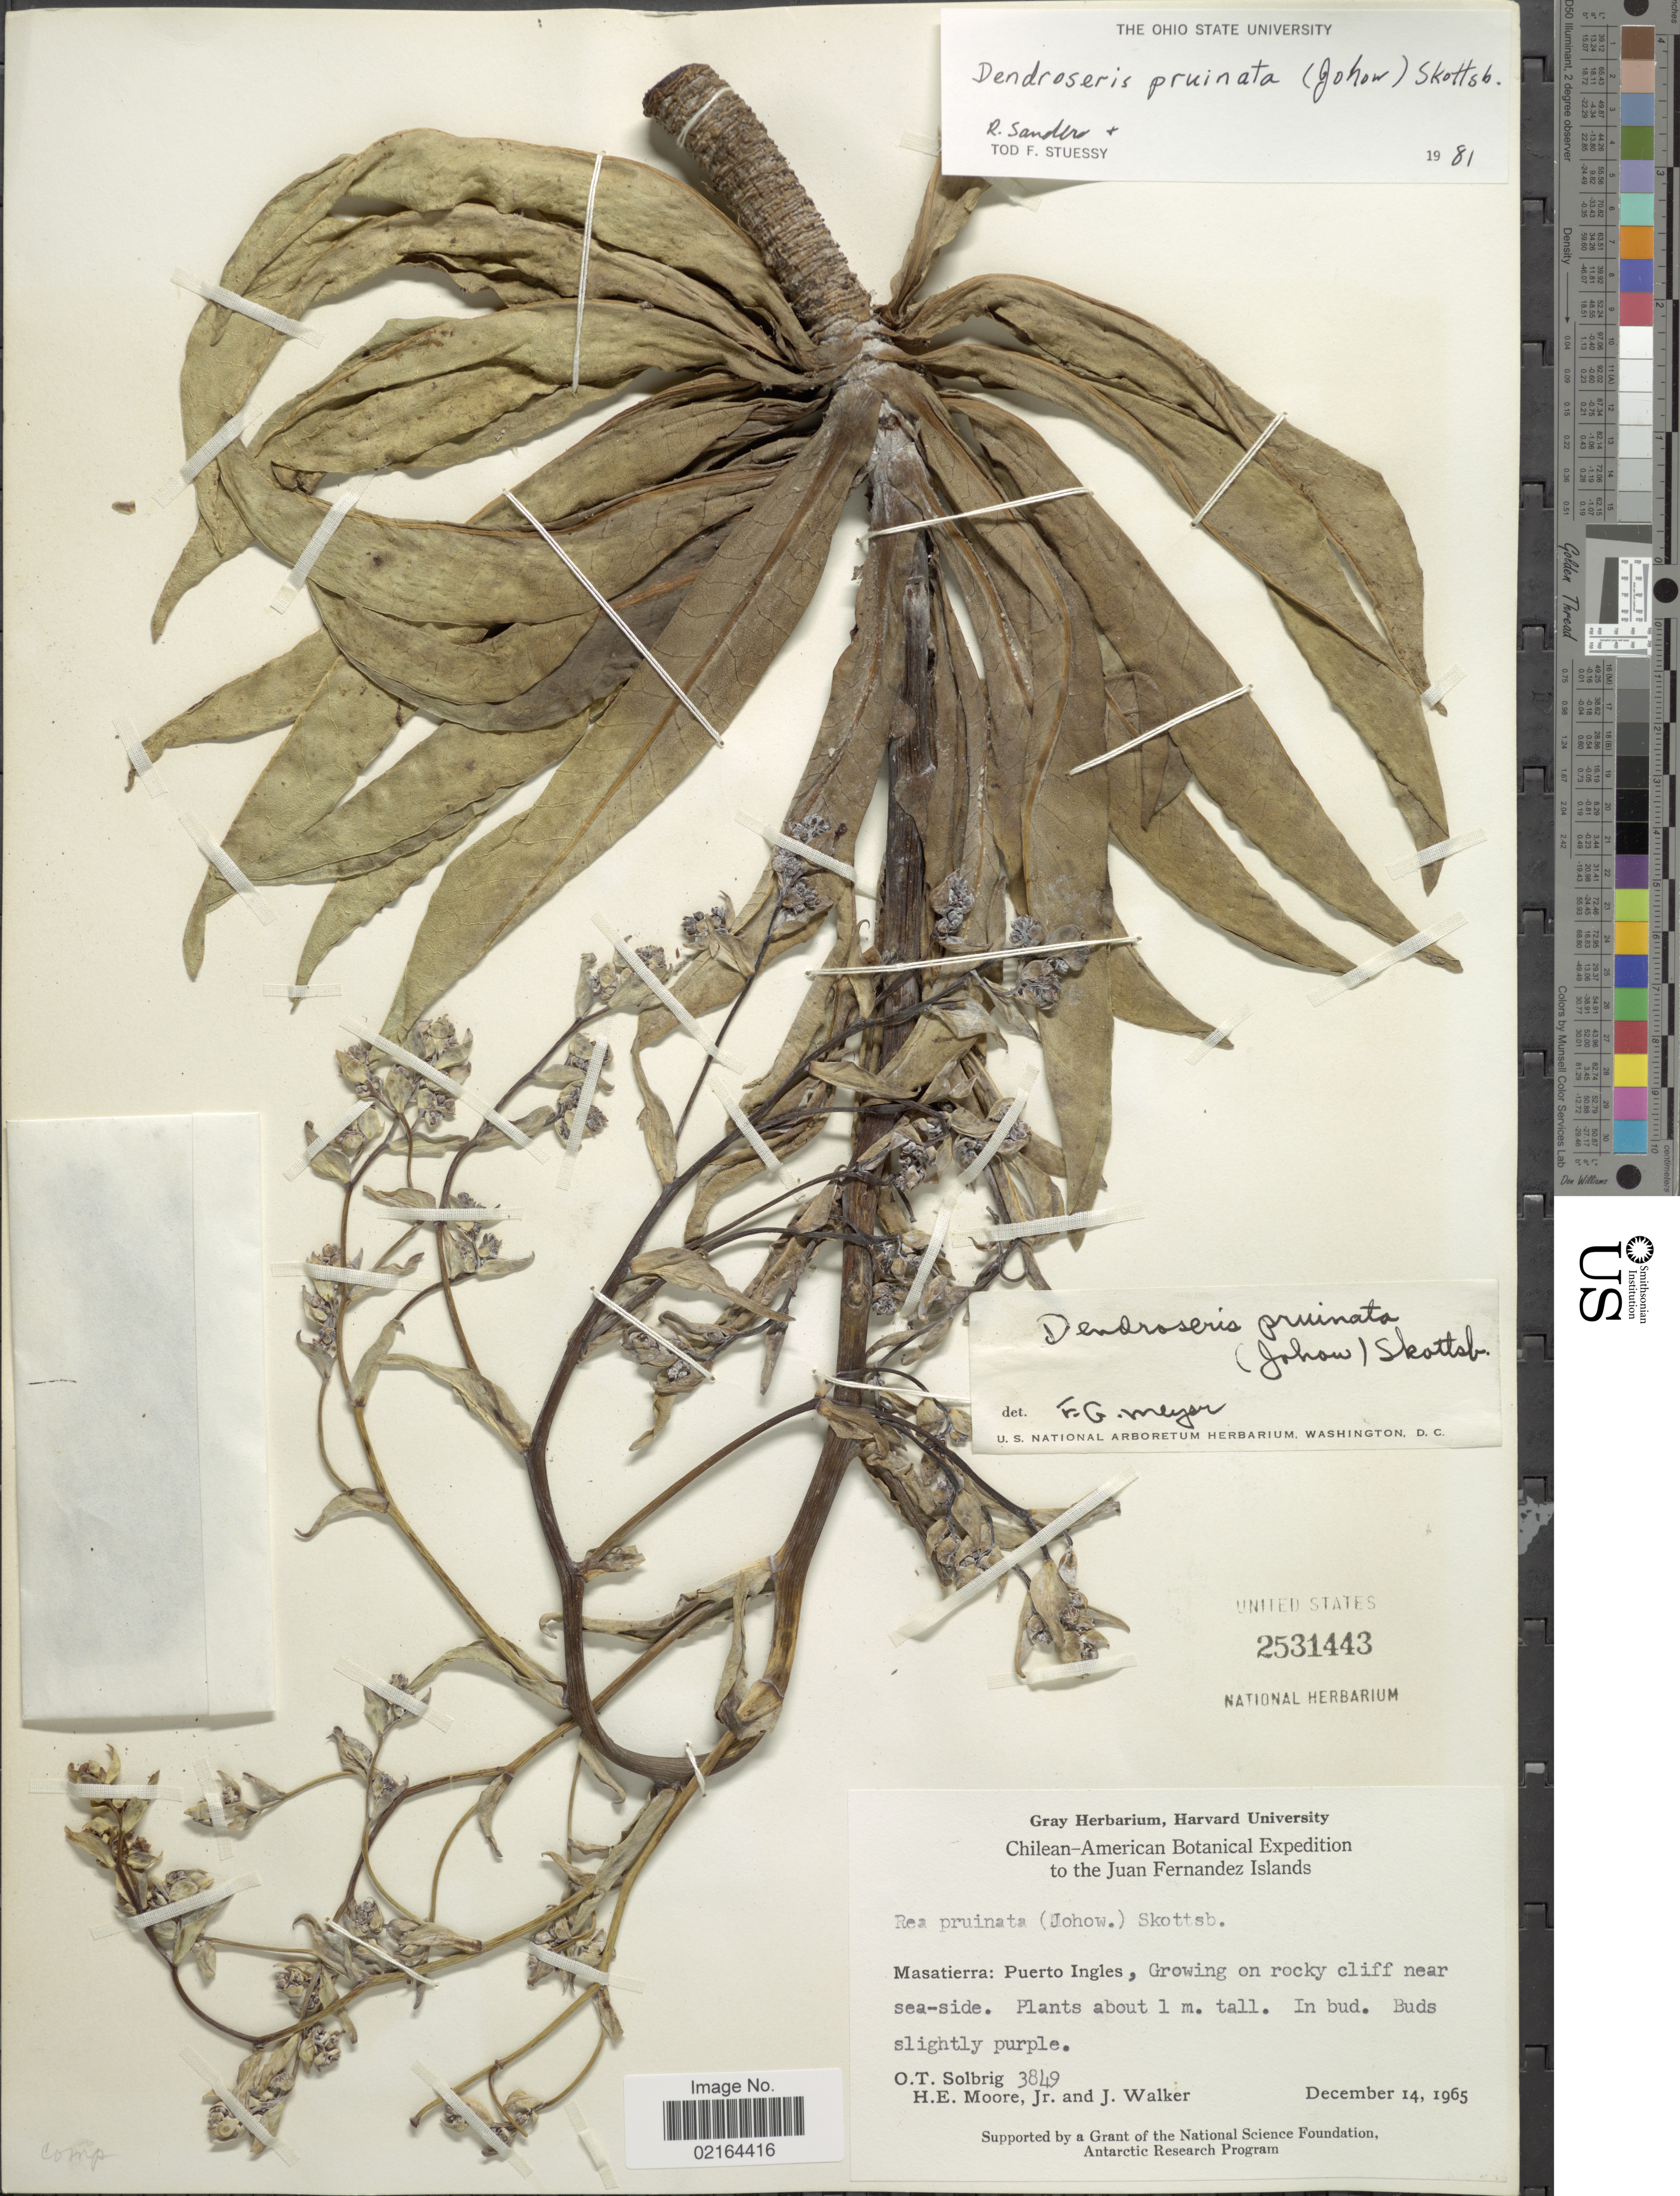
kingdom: Plantae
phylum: Tracheophyta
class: Magnoliopsida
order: Asterales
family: Asteraceae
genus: Sonchus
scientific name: Sonchus pruinatus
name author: (Johow) S.C. Kim & Mejías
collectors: O. T. Solbrig, H. Moore & J. Walker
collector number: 3849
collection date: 1965-12-14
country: Chile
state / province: Valparaíso (V)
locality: Juan Fernandez Islands, Masatierra: Puerto Ingles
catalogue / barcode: US 2531443